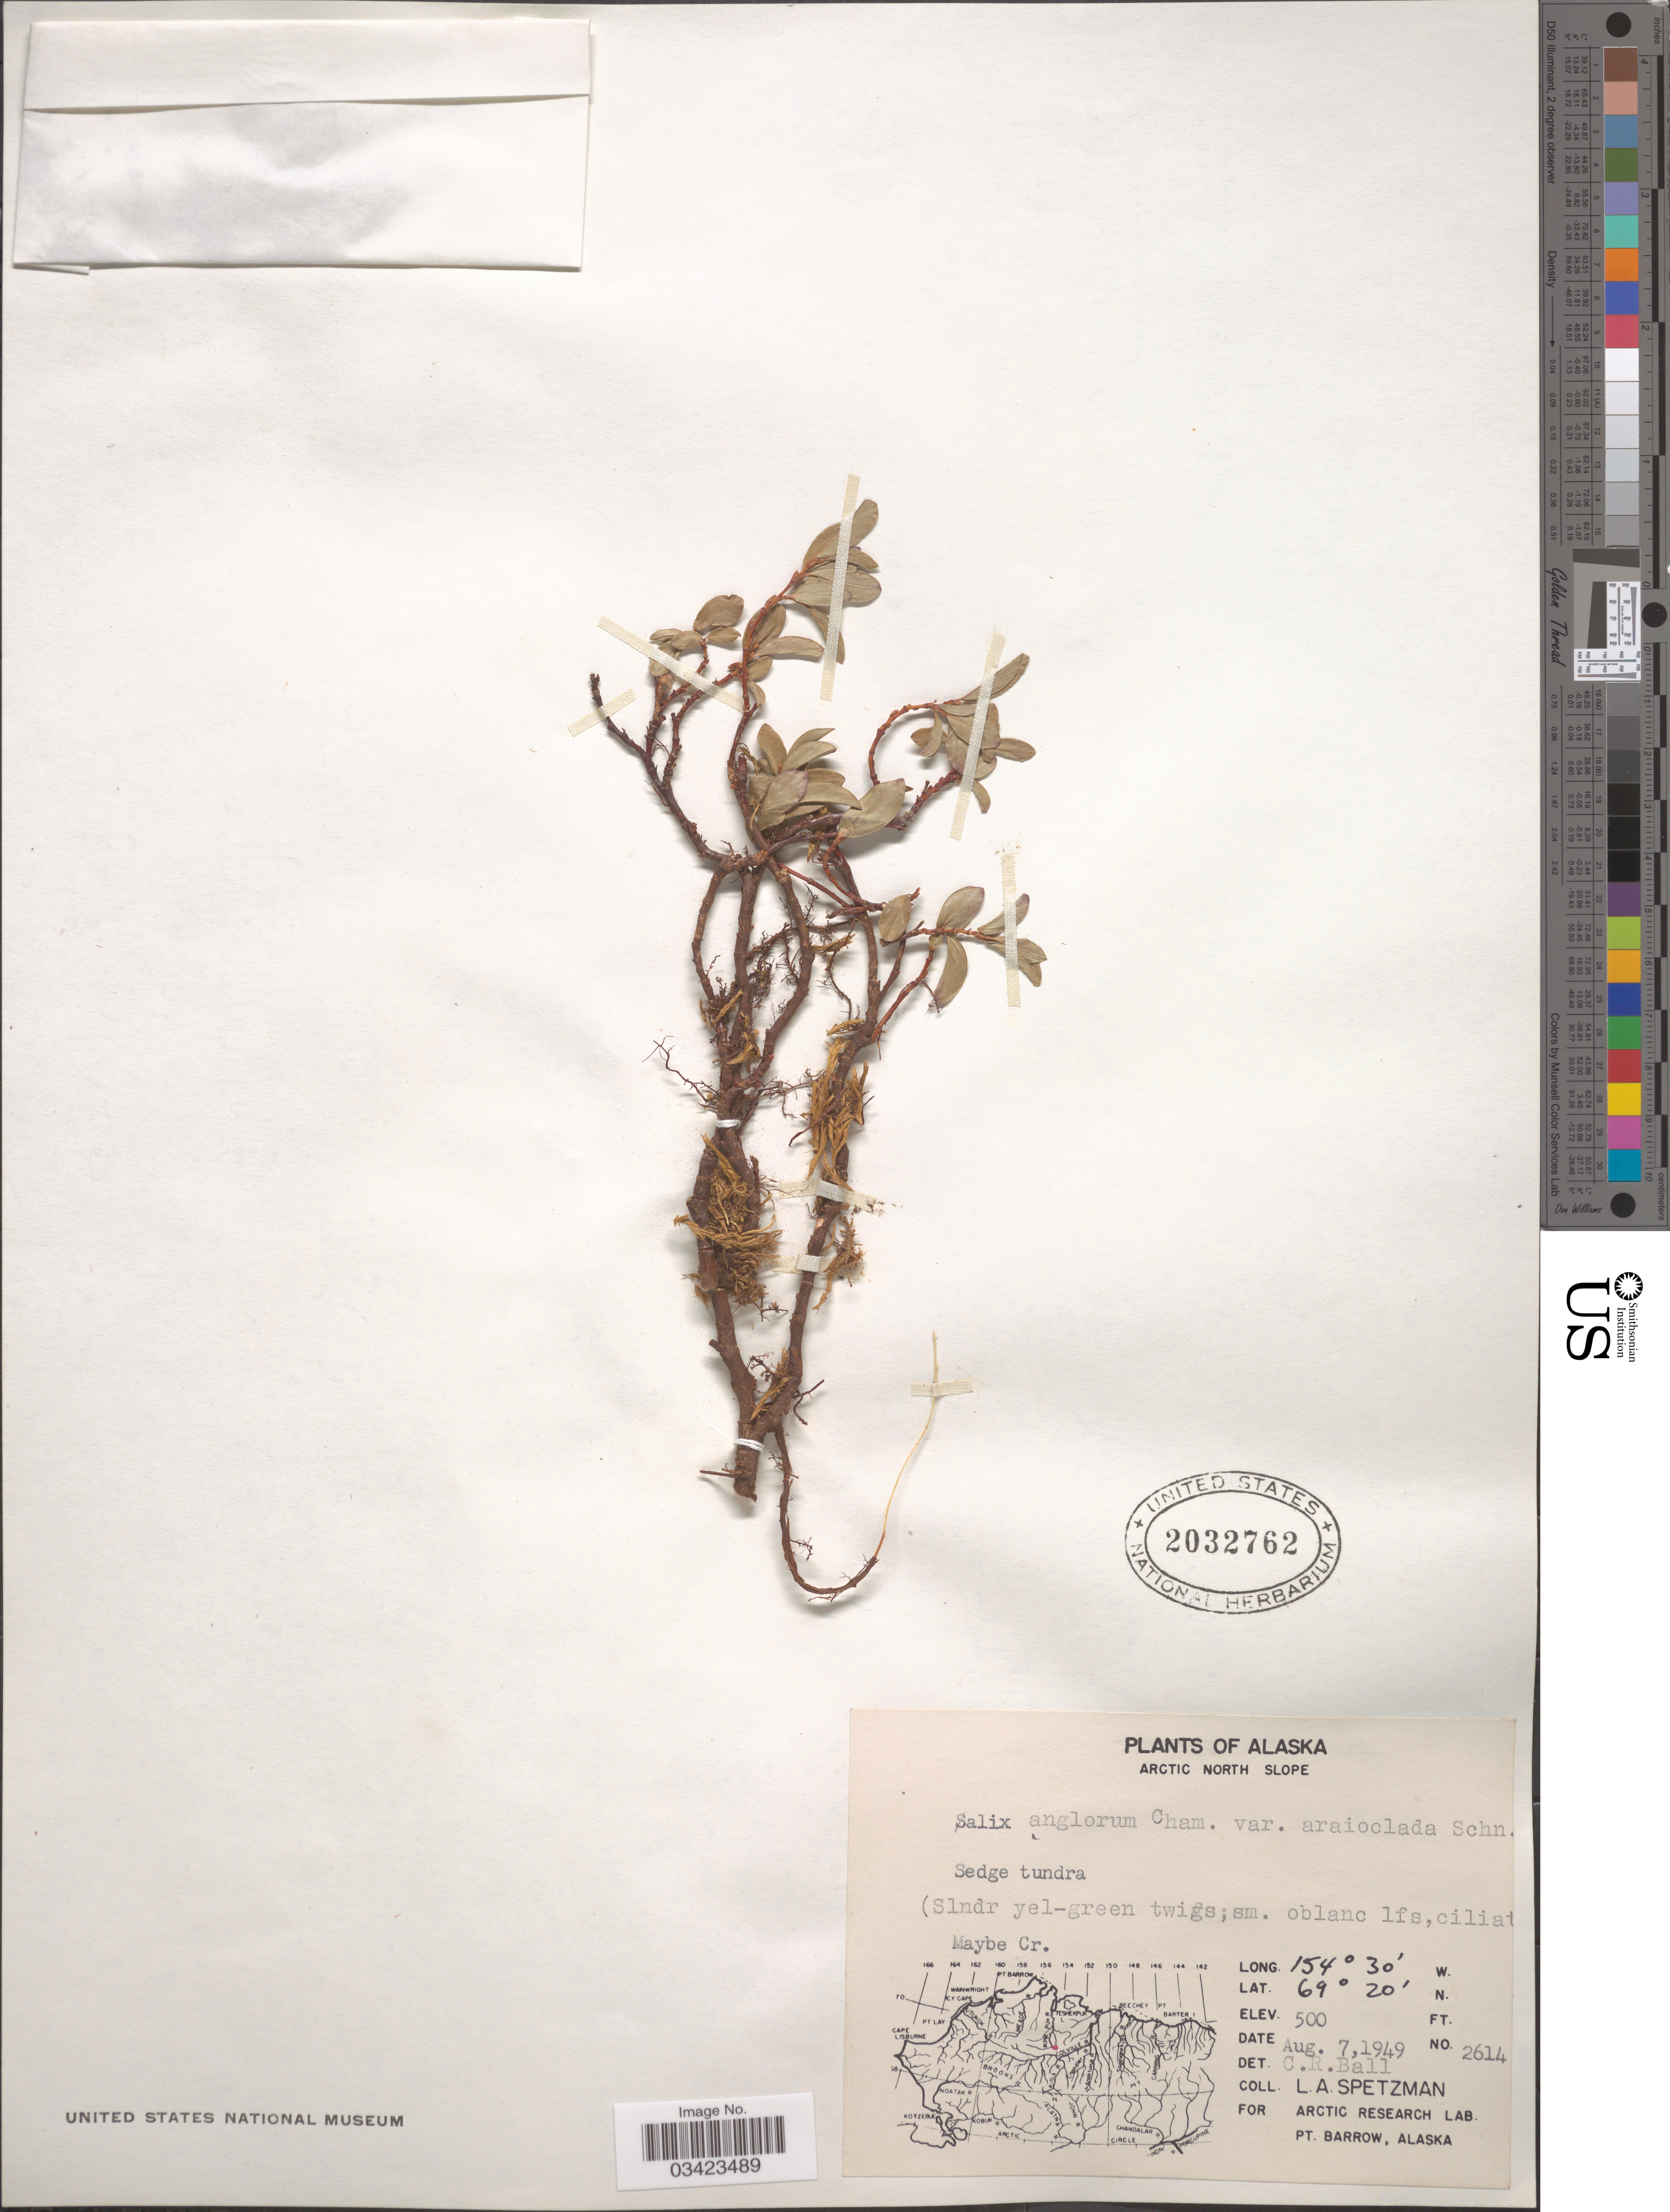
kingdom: Plantae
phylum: Tracheophyta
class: Magnoliopsida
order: Malpighiales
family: Salicaceae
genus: Salix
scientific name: Salix arctica var. araioclada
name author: (C.K. Schneid.) Raup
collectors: L. Spetzman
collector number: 2614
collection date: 1949-08-07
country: United States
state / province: Alaska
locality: Arctic North Slope. Sedge tundra. Maybe Cr.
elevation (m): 152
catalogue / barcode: US 2032762